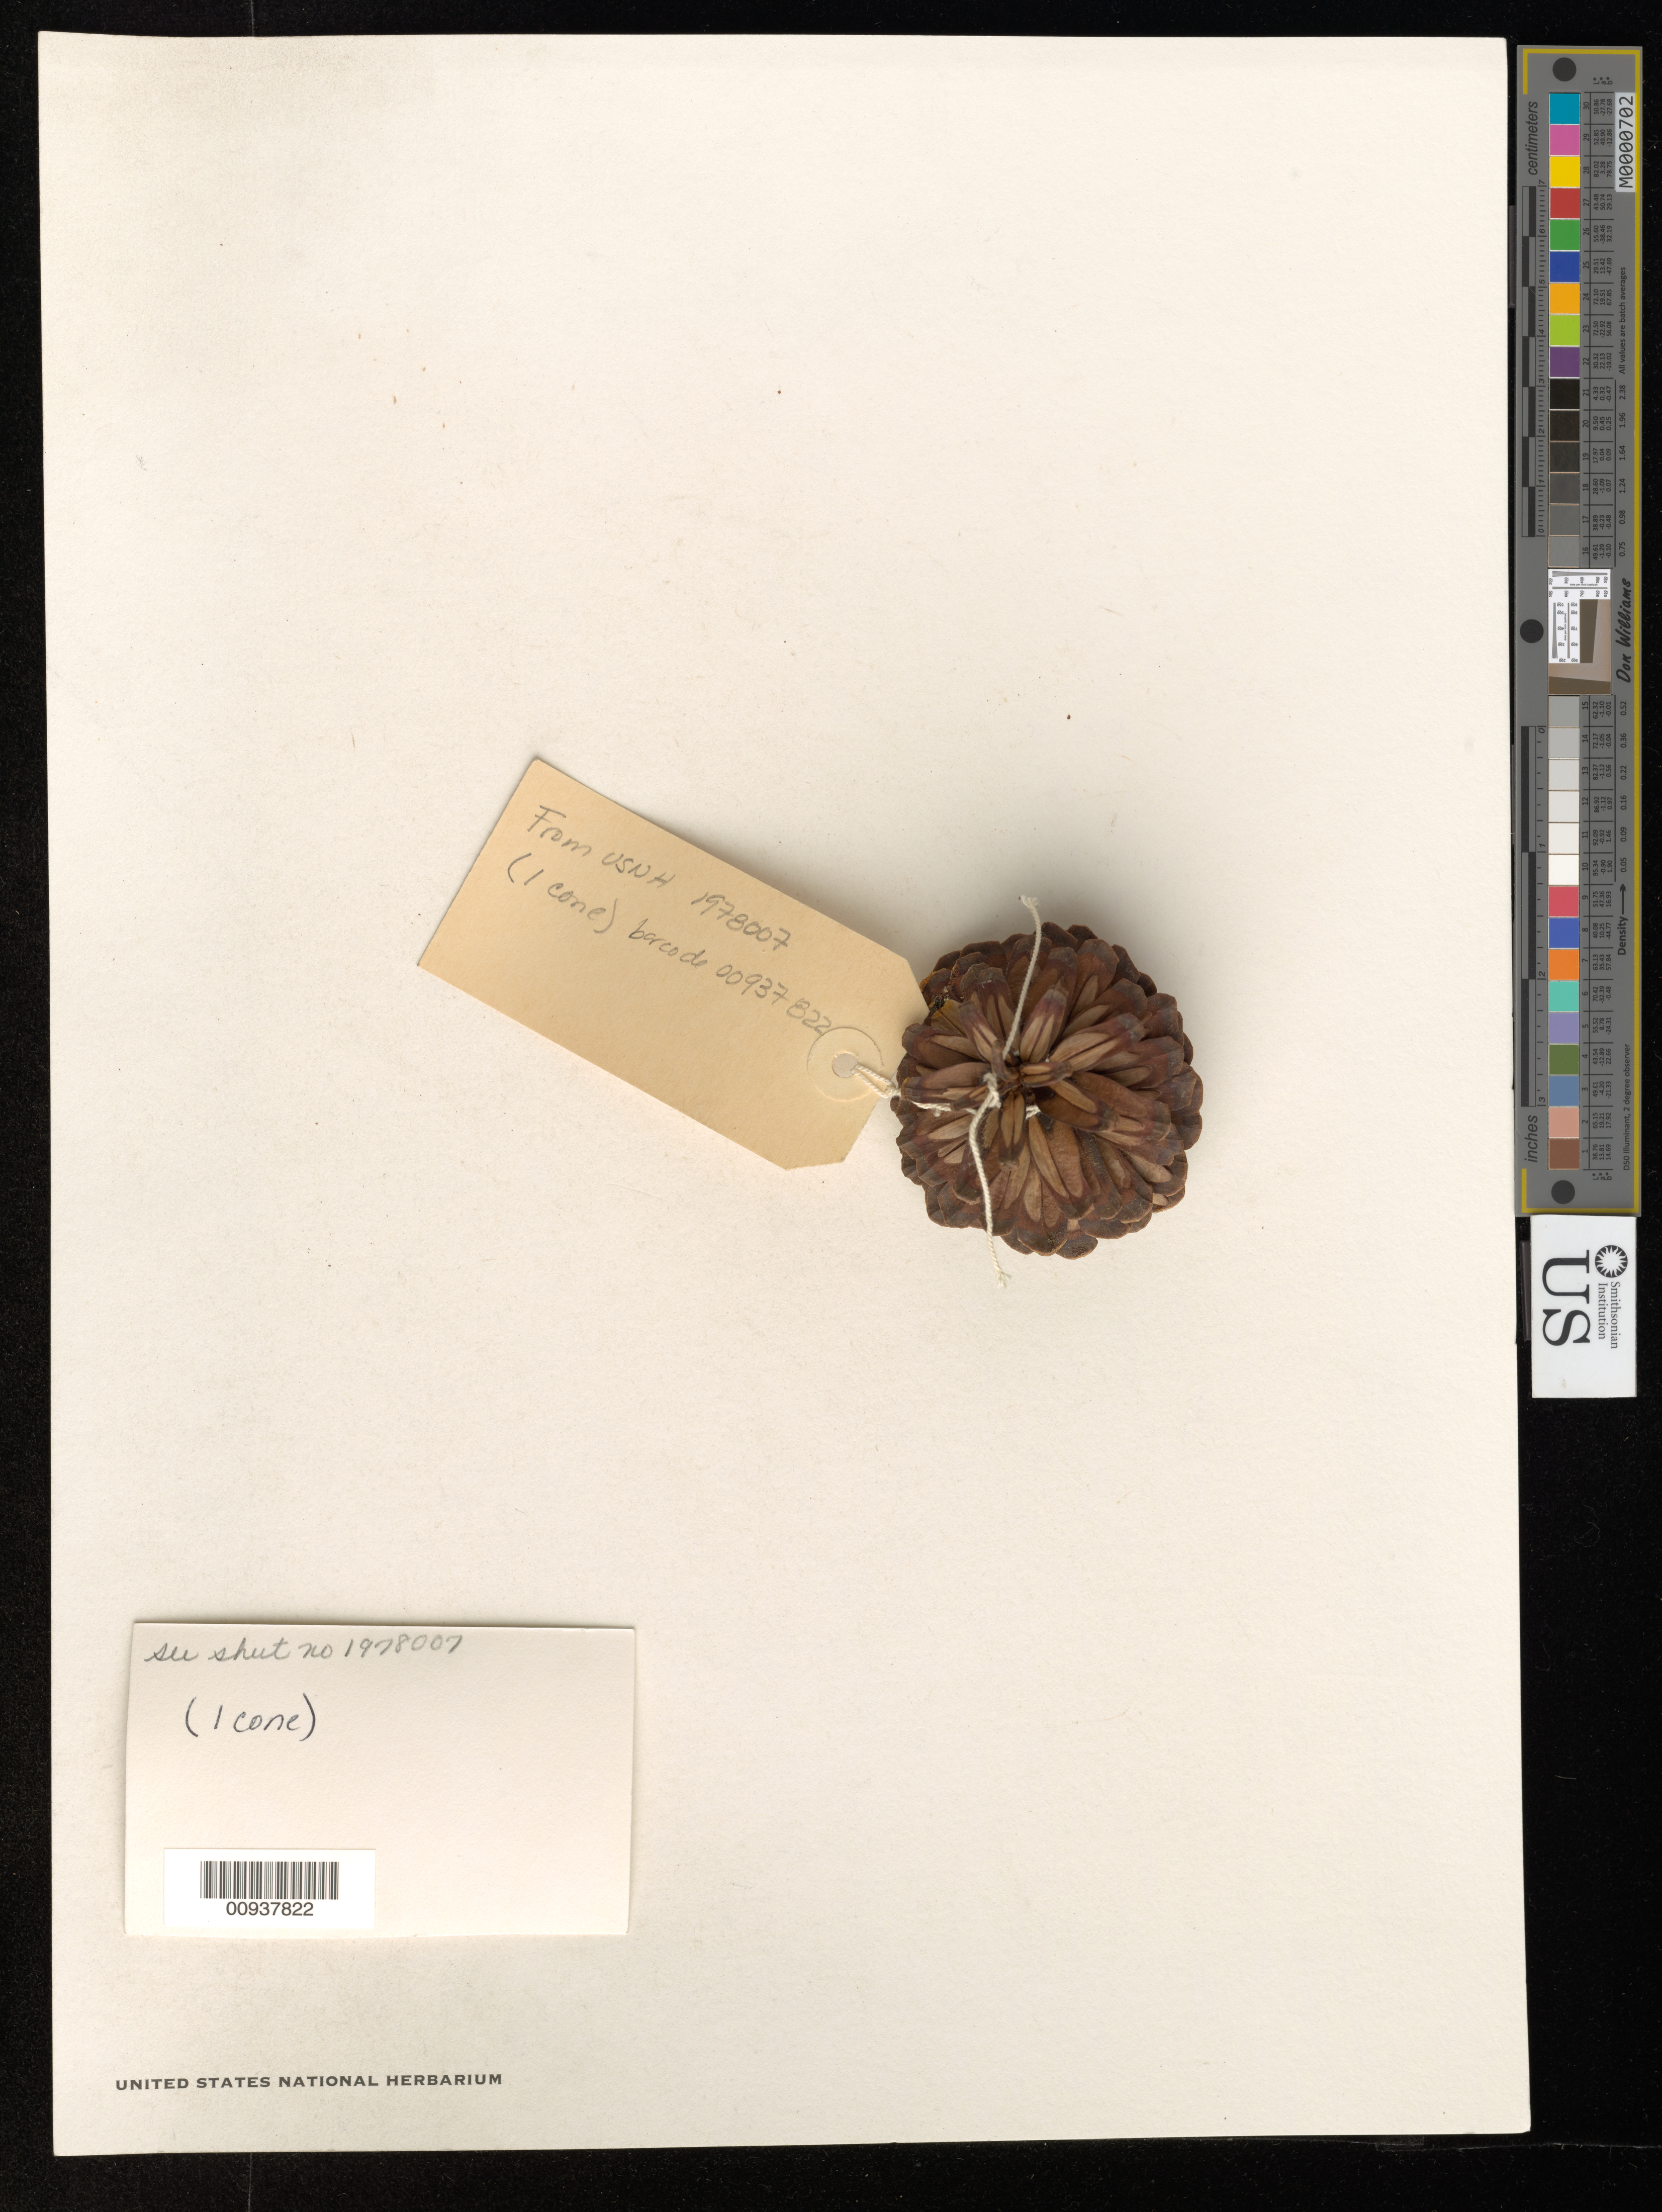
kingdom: Plantae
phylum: Tracheophyta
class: Pinopsida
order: Pinales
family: Pinaceae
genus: Pinus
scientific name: Pinus oocarpa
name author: Schiede ex Schltdl.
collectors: G. B. Hinton & et al.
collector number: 10358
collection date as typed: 22 Jun 1937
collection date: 1937-06-22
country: Mexico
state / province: Guerrero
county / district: Montes de Oca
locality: Capirial.